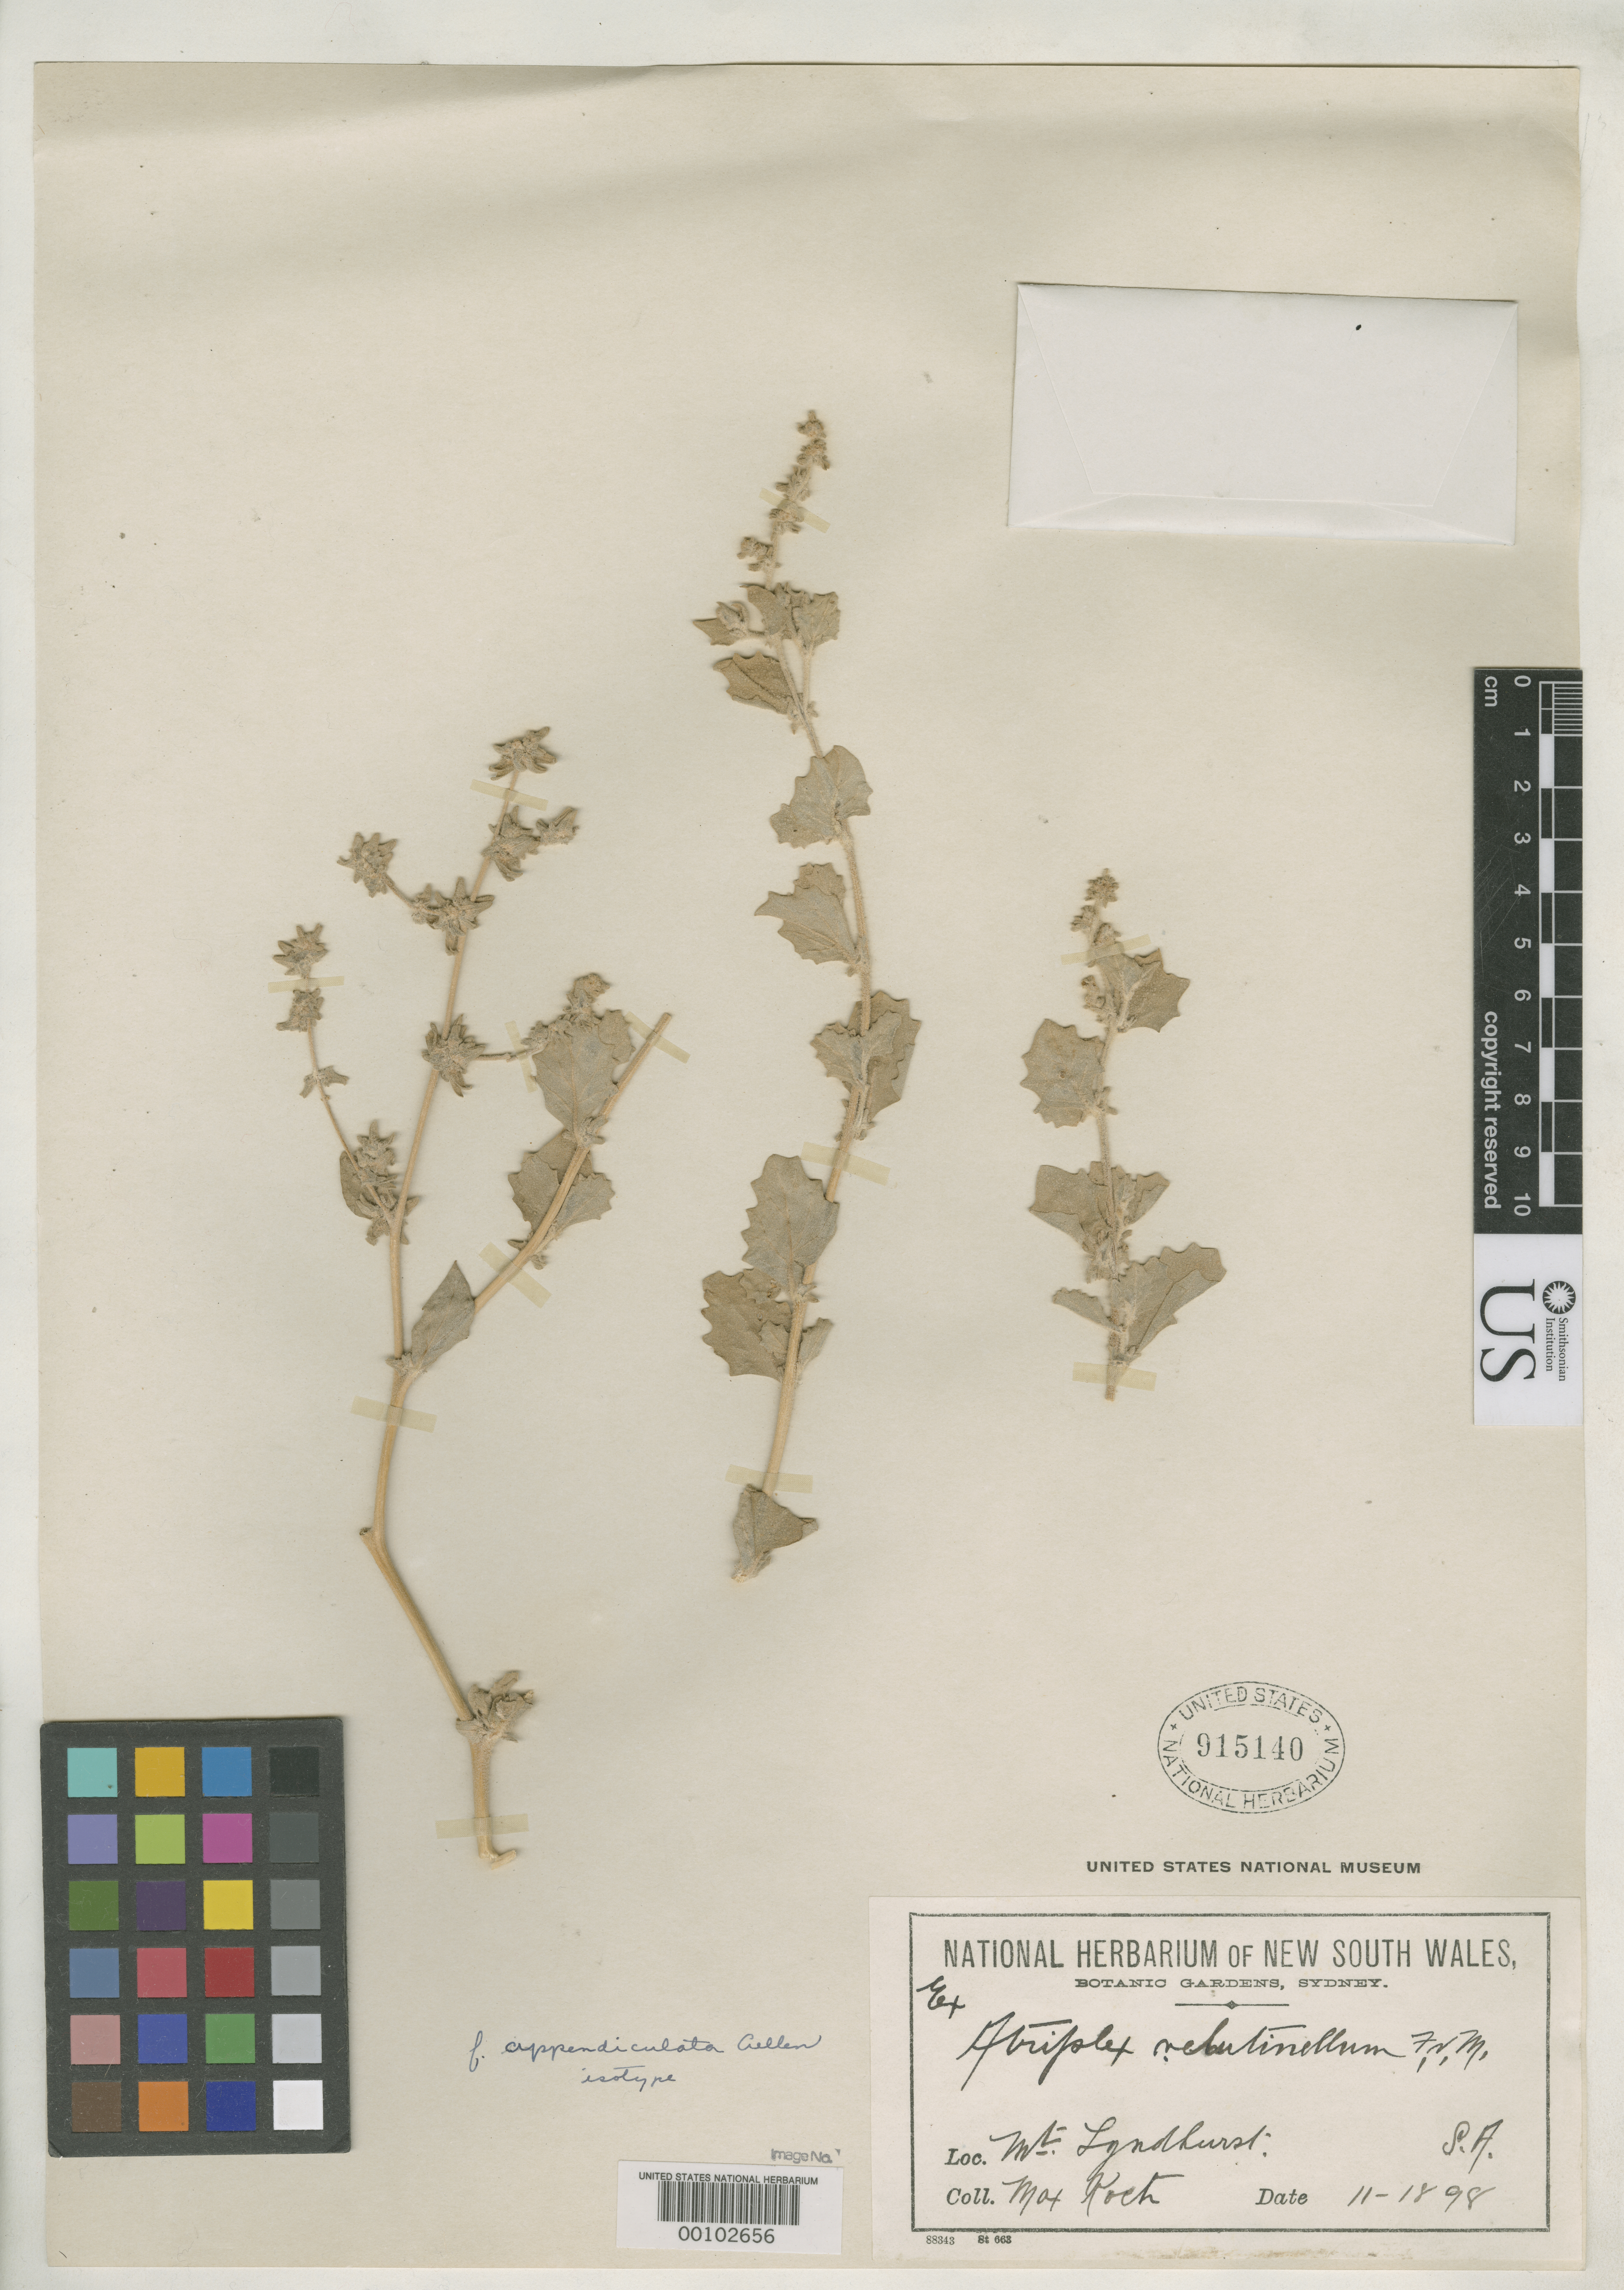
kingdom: Plantae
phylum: Tracheophyta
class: Magnoliopsida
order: Caryophyllales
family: Amaranthaceae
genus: Atriplex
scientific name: Atriplex velutinella f. appendiculata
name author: Aellen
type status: Isosyntype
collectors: M. Koch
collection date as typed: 18 Nov 1898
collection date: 1898-11-18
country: Australia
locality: Mt. Lyndhurst.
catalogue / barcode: US 915140